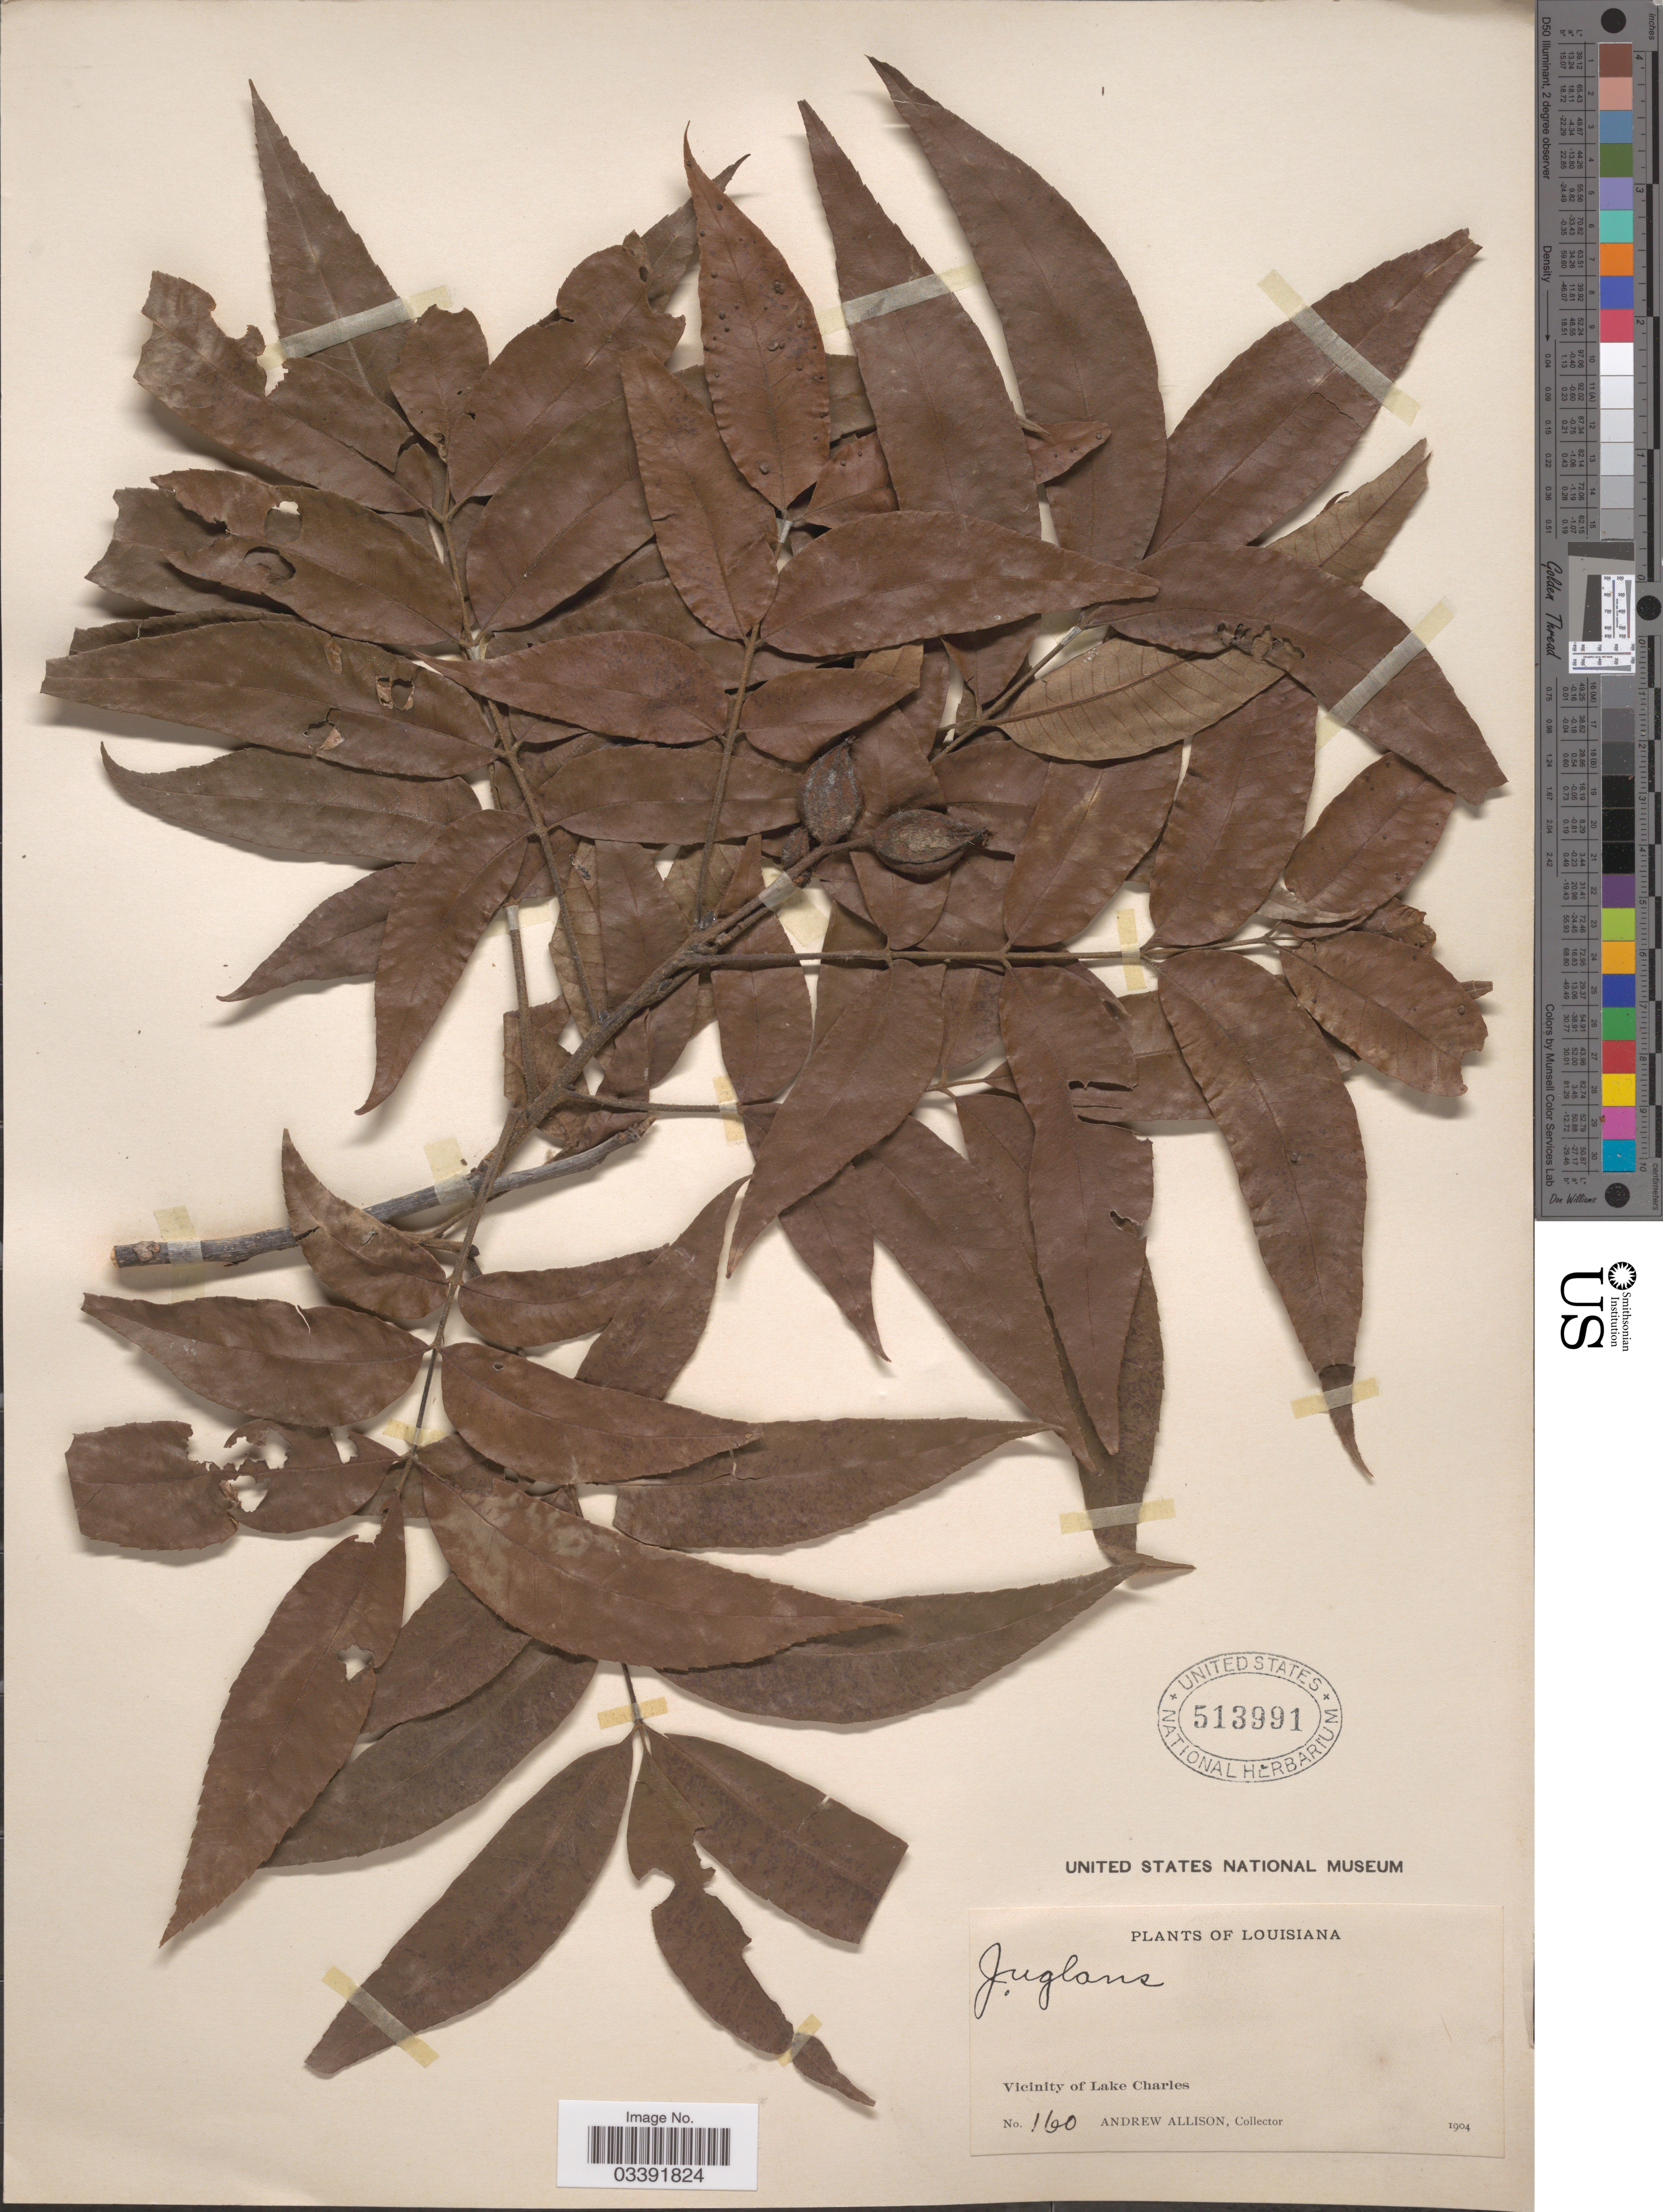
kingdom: Plantae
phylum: Tracheophyta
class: Magnoliopsida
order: Fagales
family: Juglandaceae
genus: Carya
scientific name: Carya illinoinensis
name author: (Wangenh.) K. Koch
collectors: A. Allison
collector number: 160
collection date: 1904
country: United States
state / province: Louisiana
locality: Vicinity of Lake Charles.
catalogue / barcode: US 513991